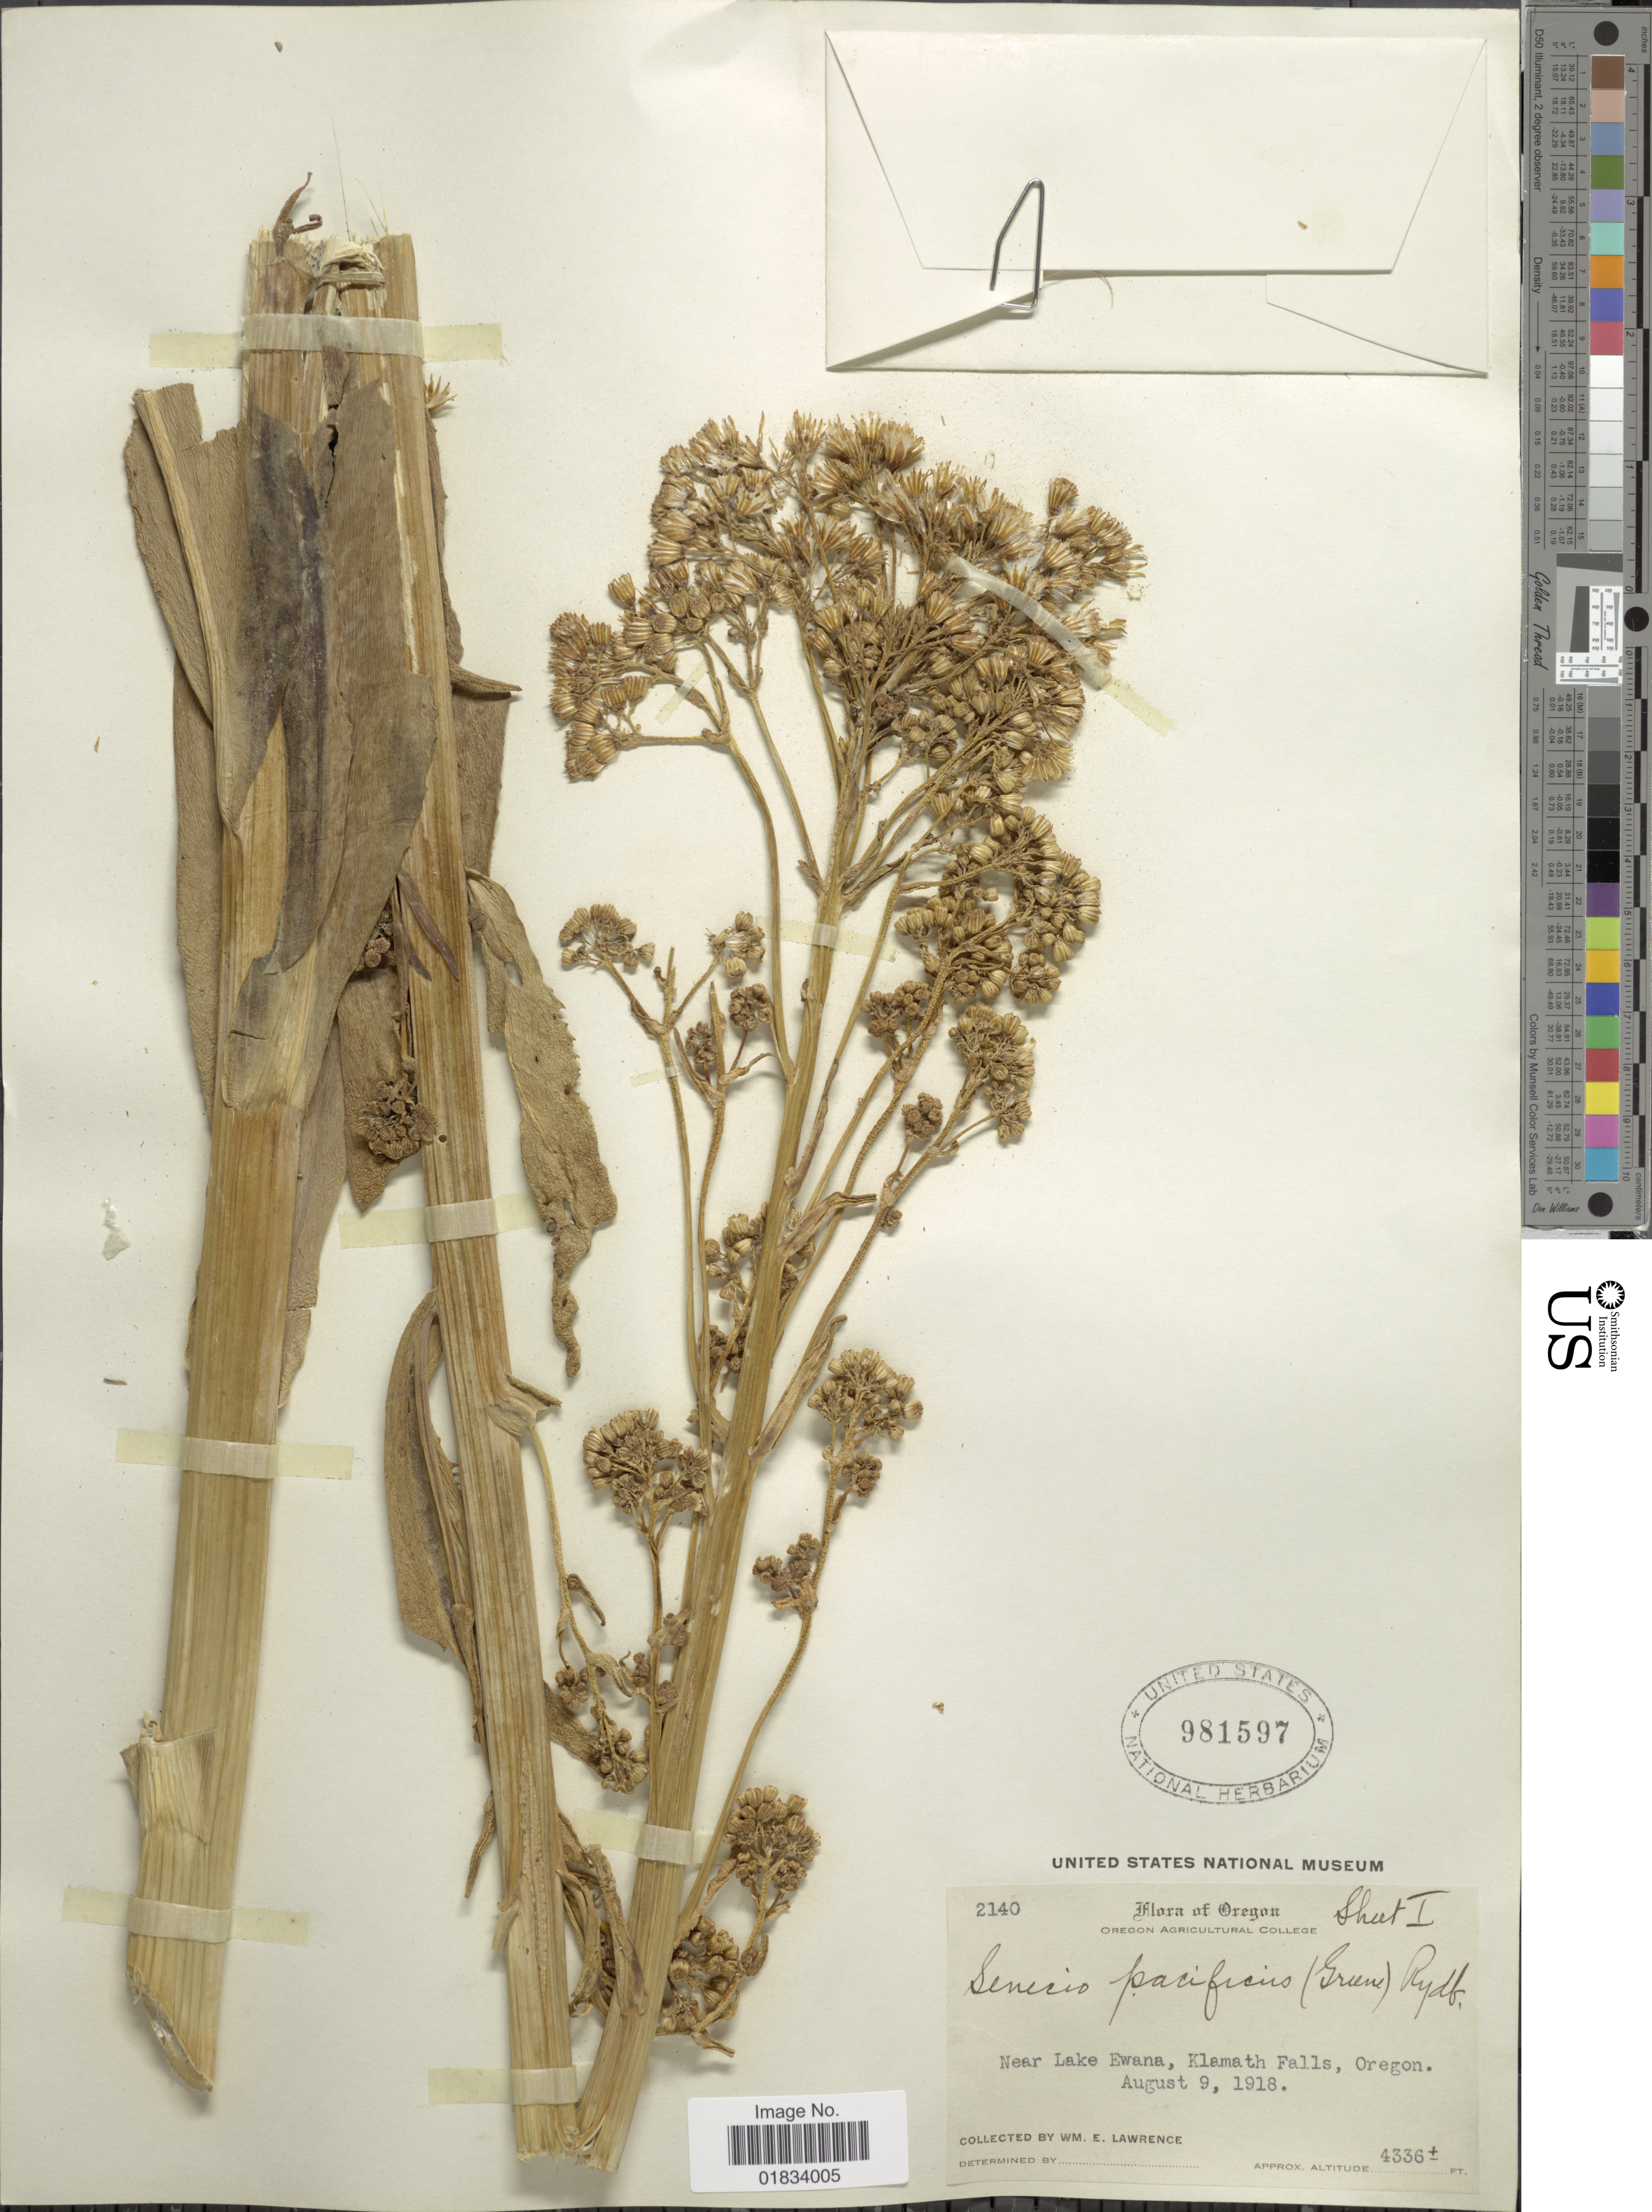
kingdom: Plantae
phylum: Tracheophyta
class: Magnoliopsida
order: Asterales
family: Asteraceae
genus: Senecio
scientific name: Senecio hydrophilus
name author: Nutt.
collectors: W. Lawrence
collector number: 2140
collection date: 1918-08-09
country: United States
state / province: Oregon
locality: Near Lake Ewana, Klamath Falls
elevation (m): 1322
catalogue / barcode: US 981597